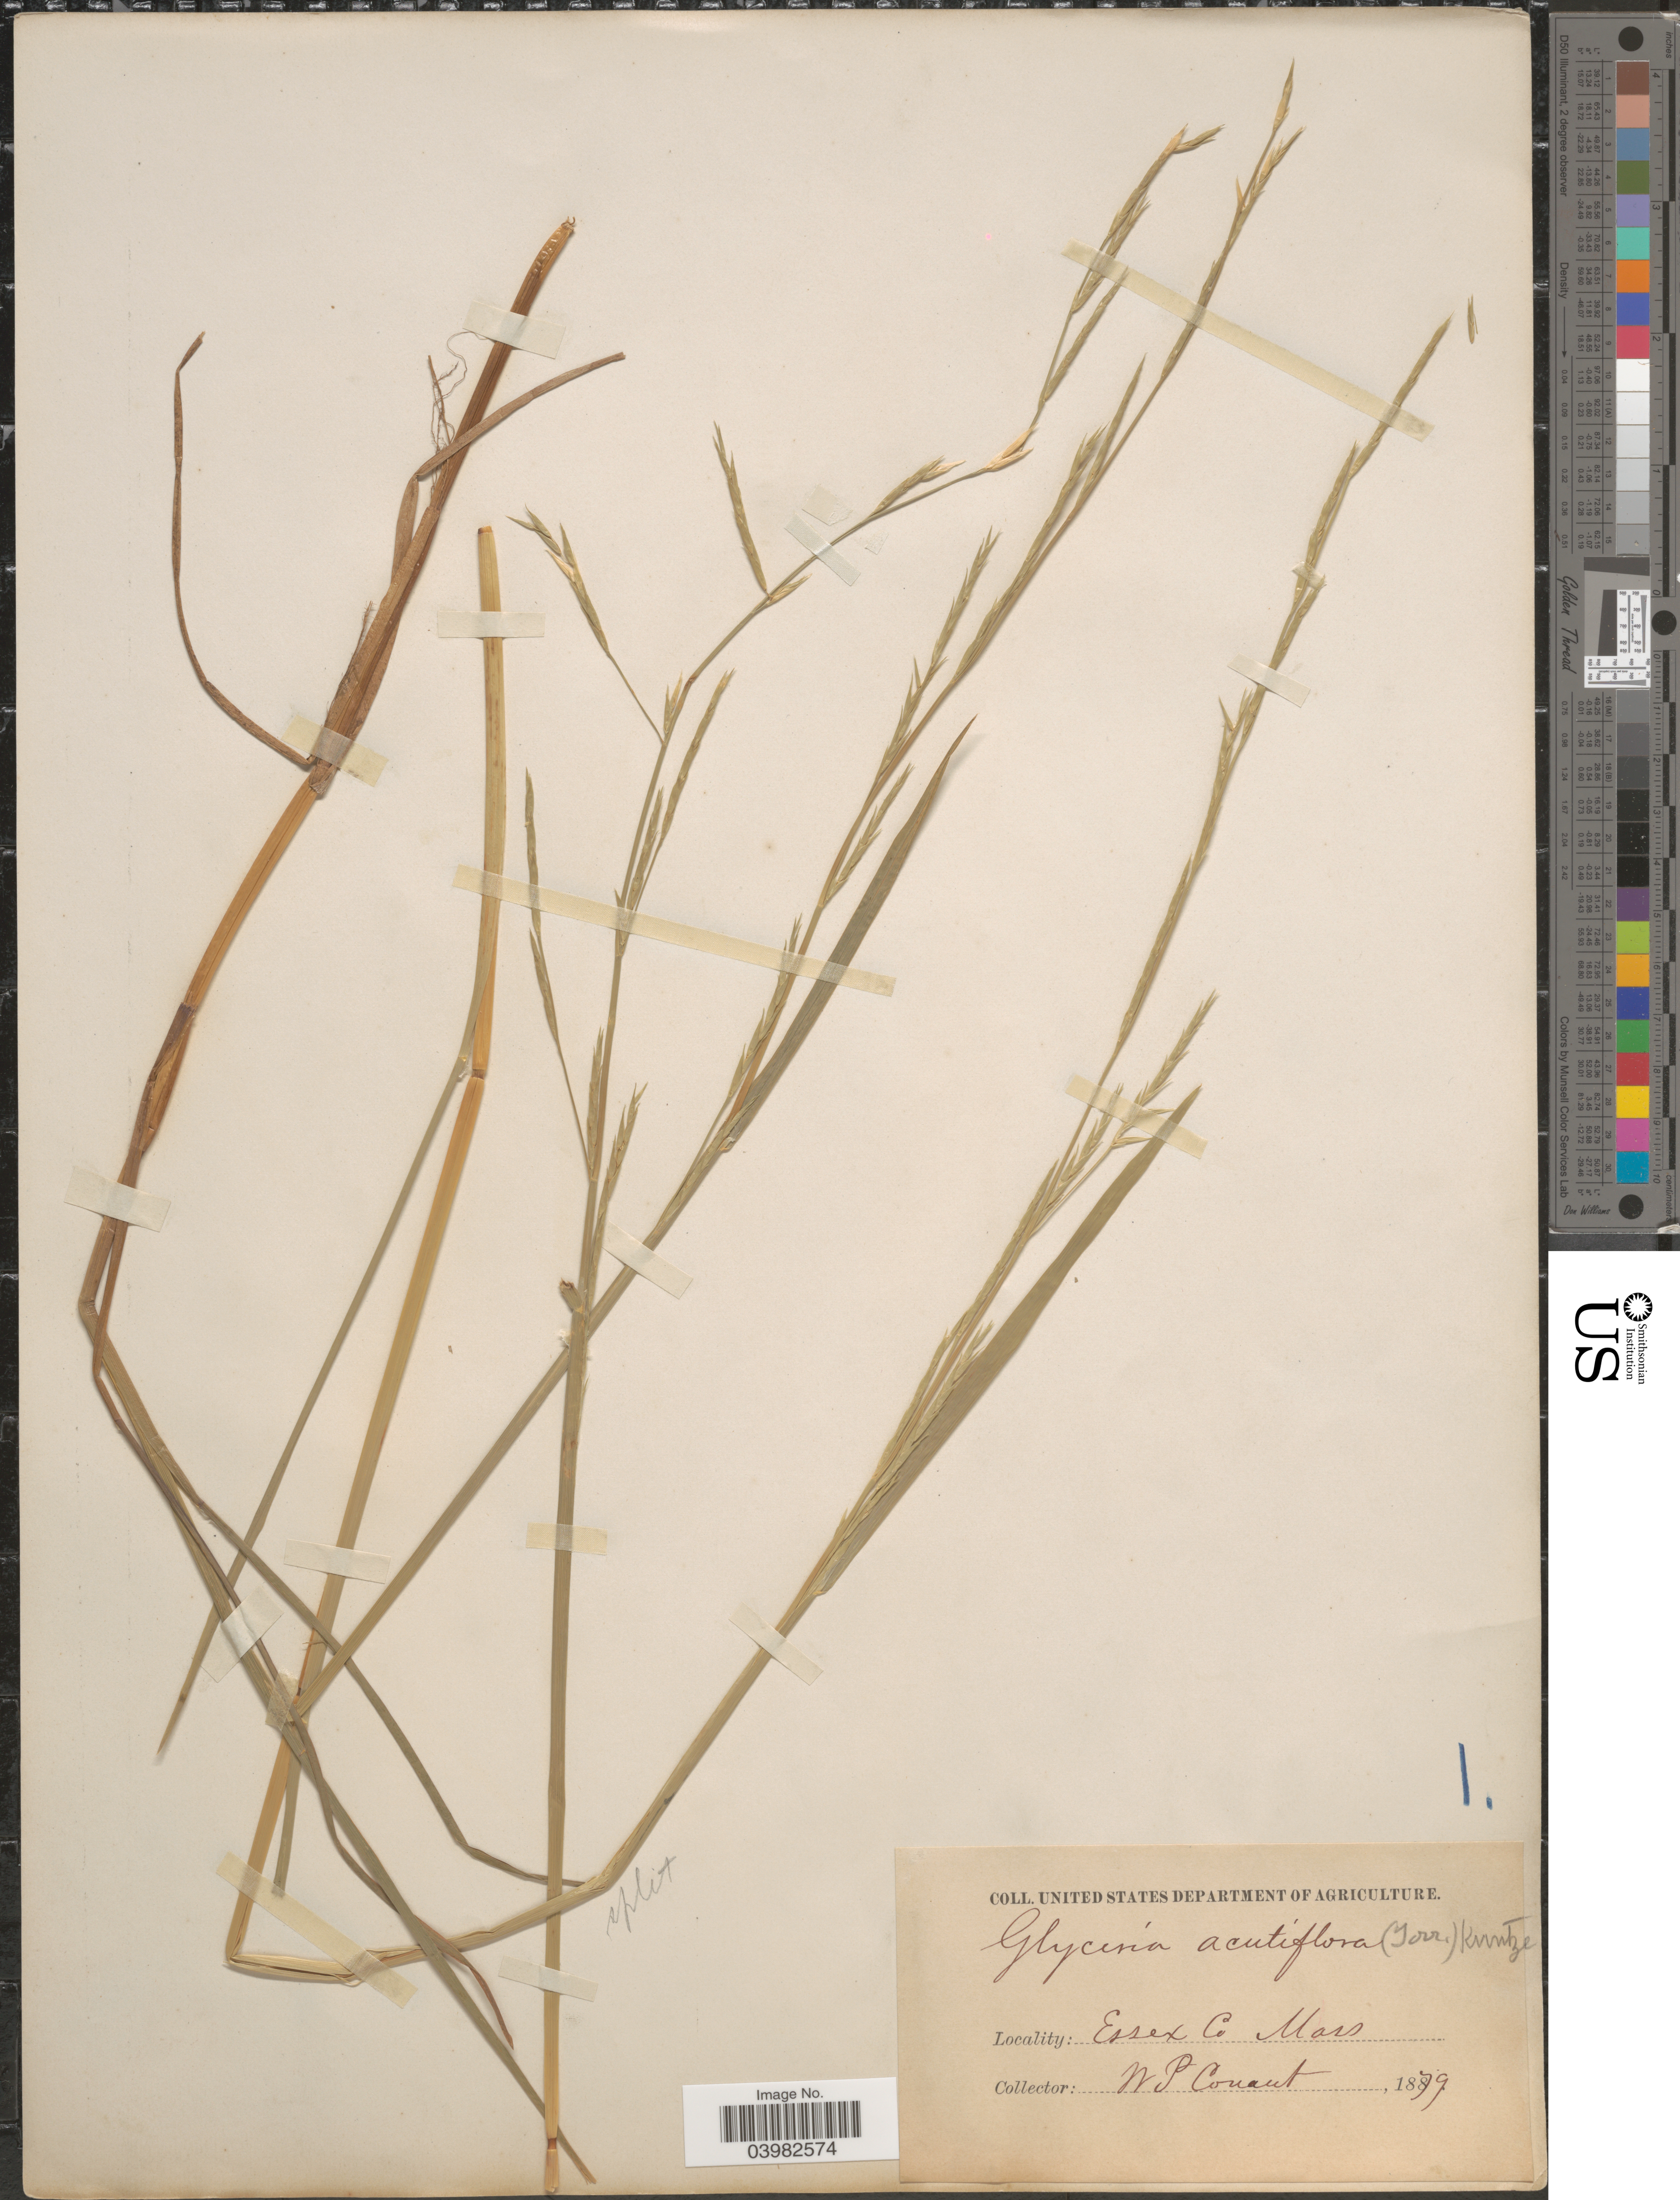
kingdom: Plantae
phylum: Tracheophyta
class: Liliopsida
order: Poales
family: Poaceae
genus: Glyceria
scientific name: Glyceria acutiflora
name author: Torr.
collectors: W. P. Conant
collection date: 1879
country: United States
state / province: Massachusetts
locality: Essex Co.